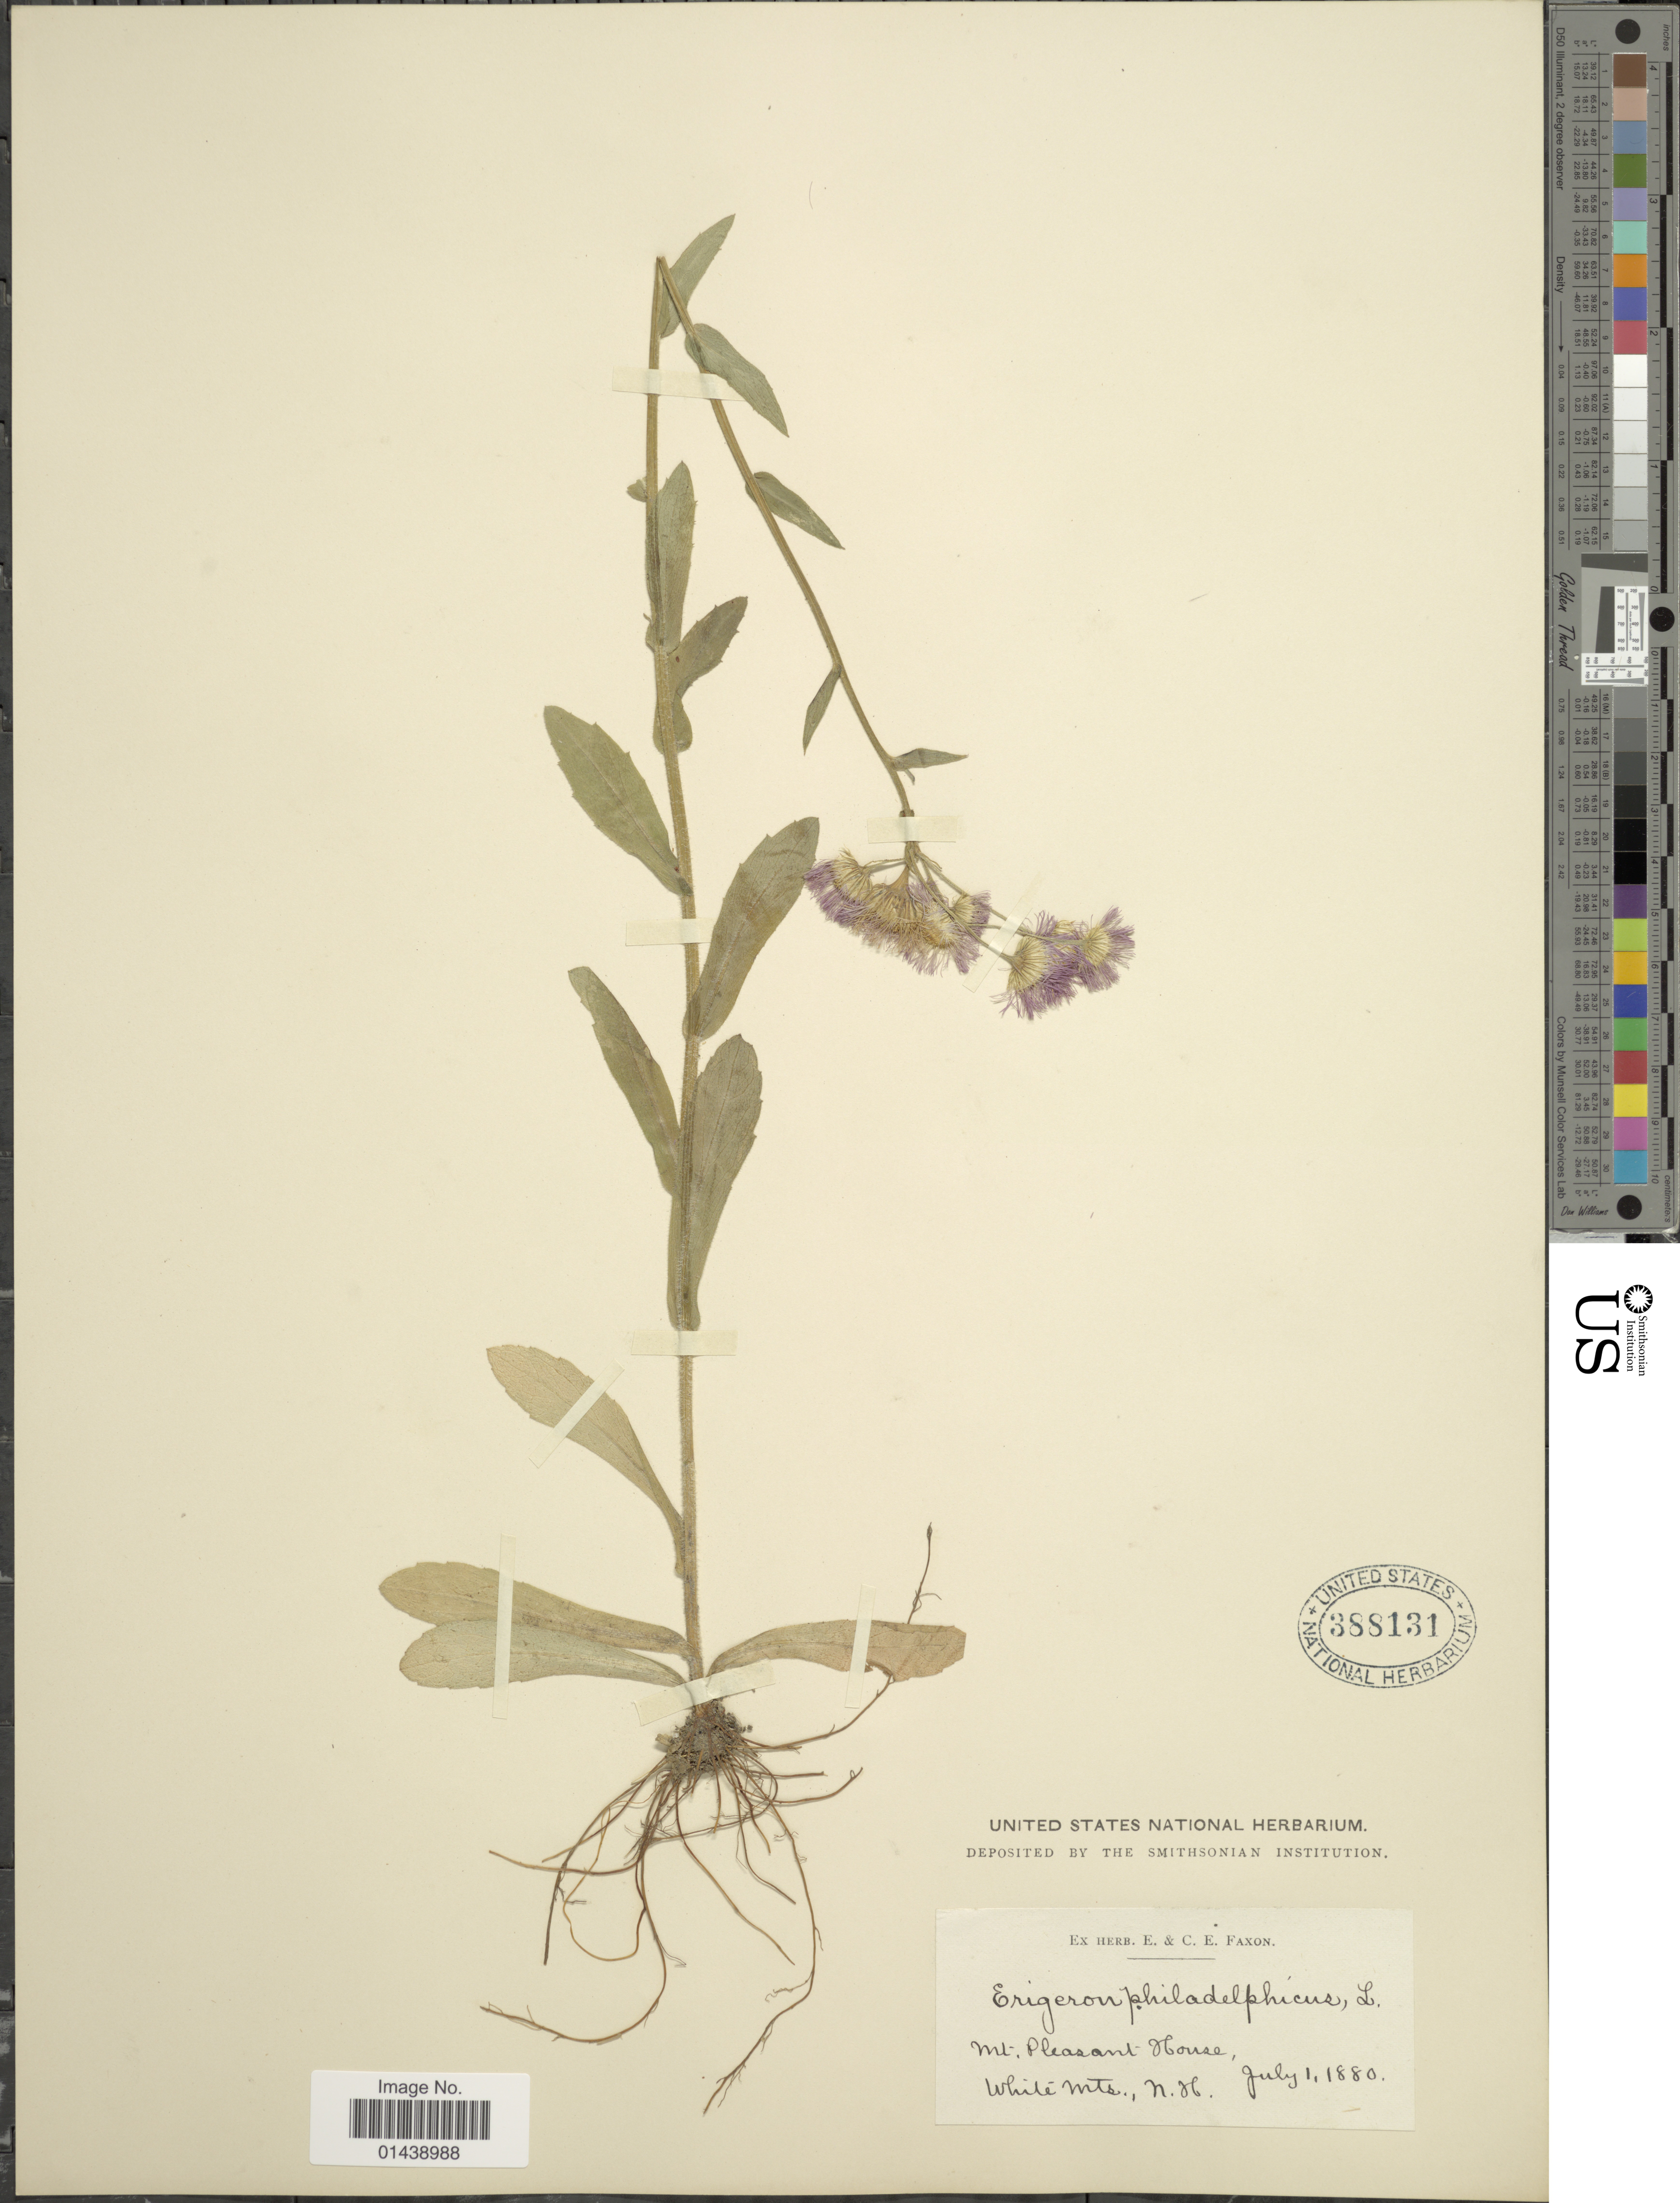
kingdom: Plantae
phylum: Tracheophyta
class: Magnoliopsida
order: Asterales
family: Asteraceae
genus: Erigeron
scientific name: Erigeron philadelphicus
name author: L.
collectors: ex herb. E. & C.E. Faxon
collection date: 1880-07-01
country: United States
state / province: New Hampshire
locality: Mt. Pleasant House, White Mts.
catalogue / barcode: US 388131